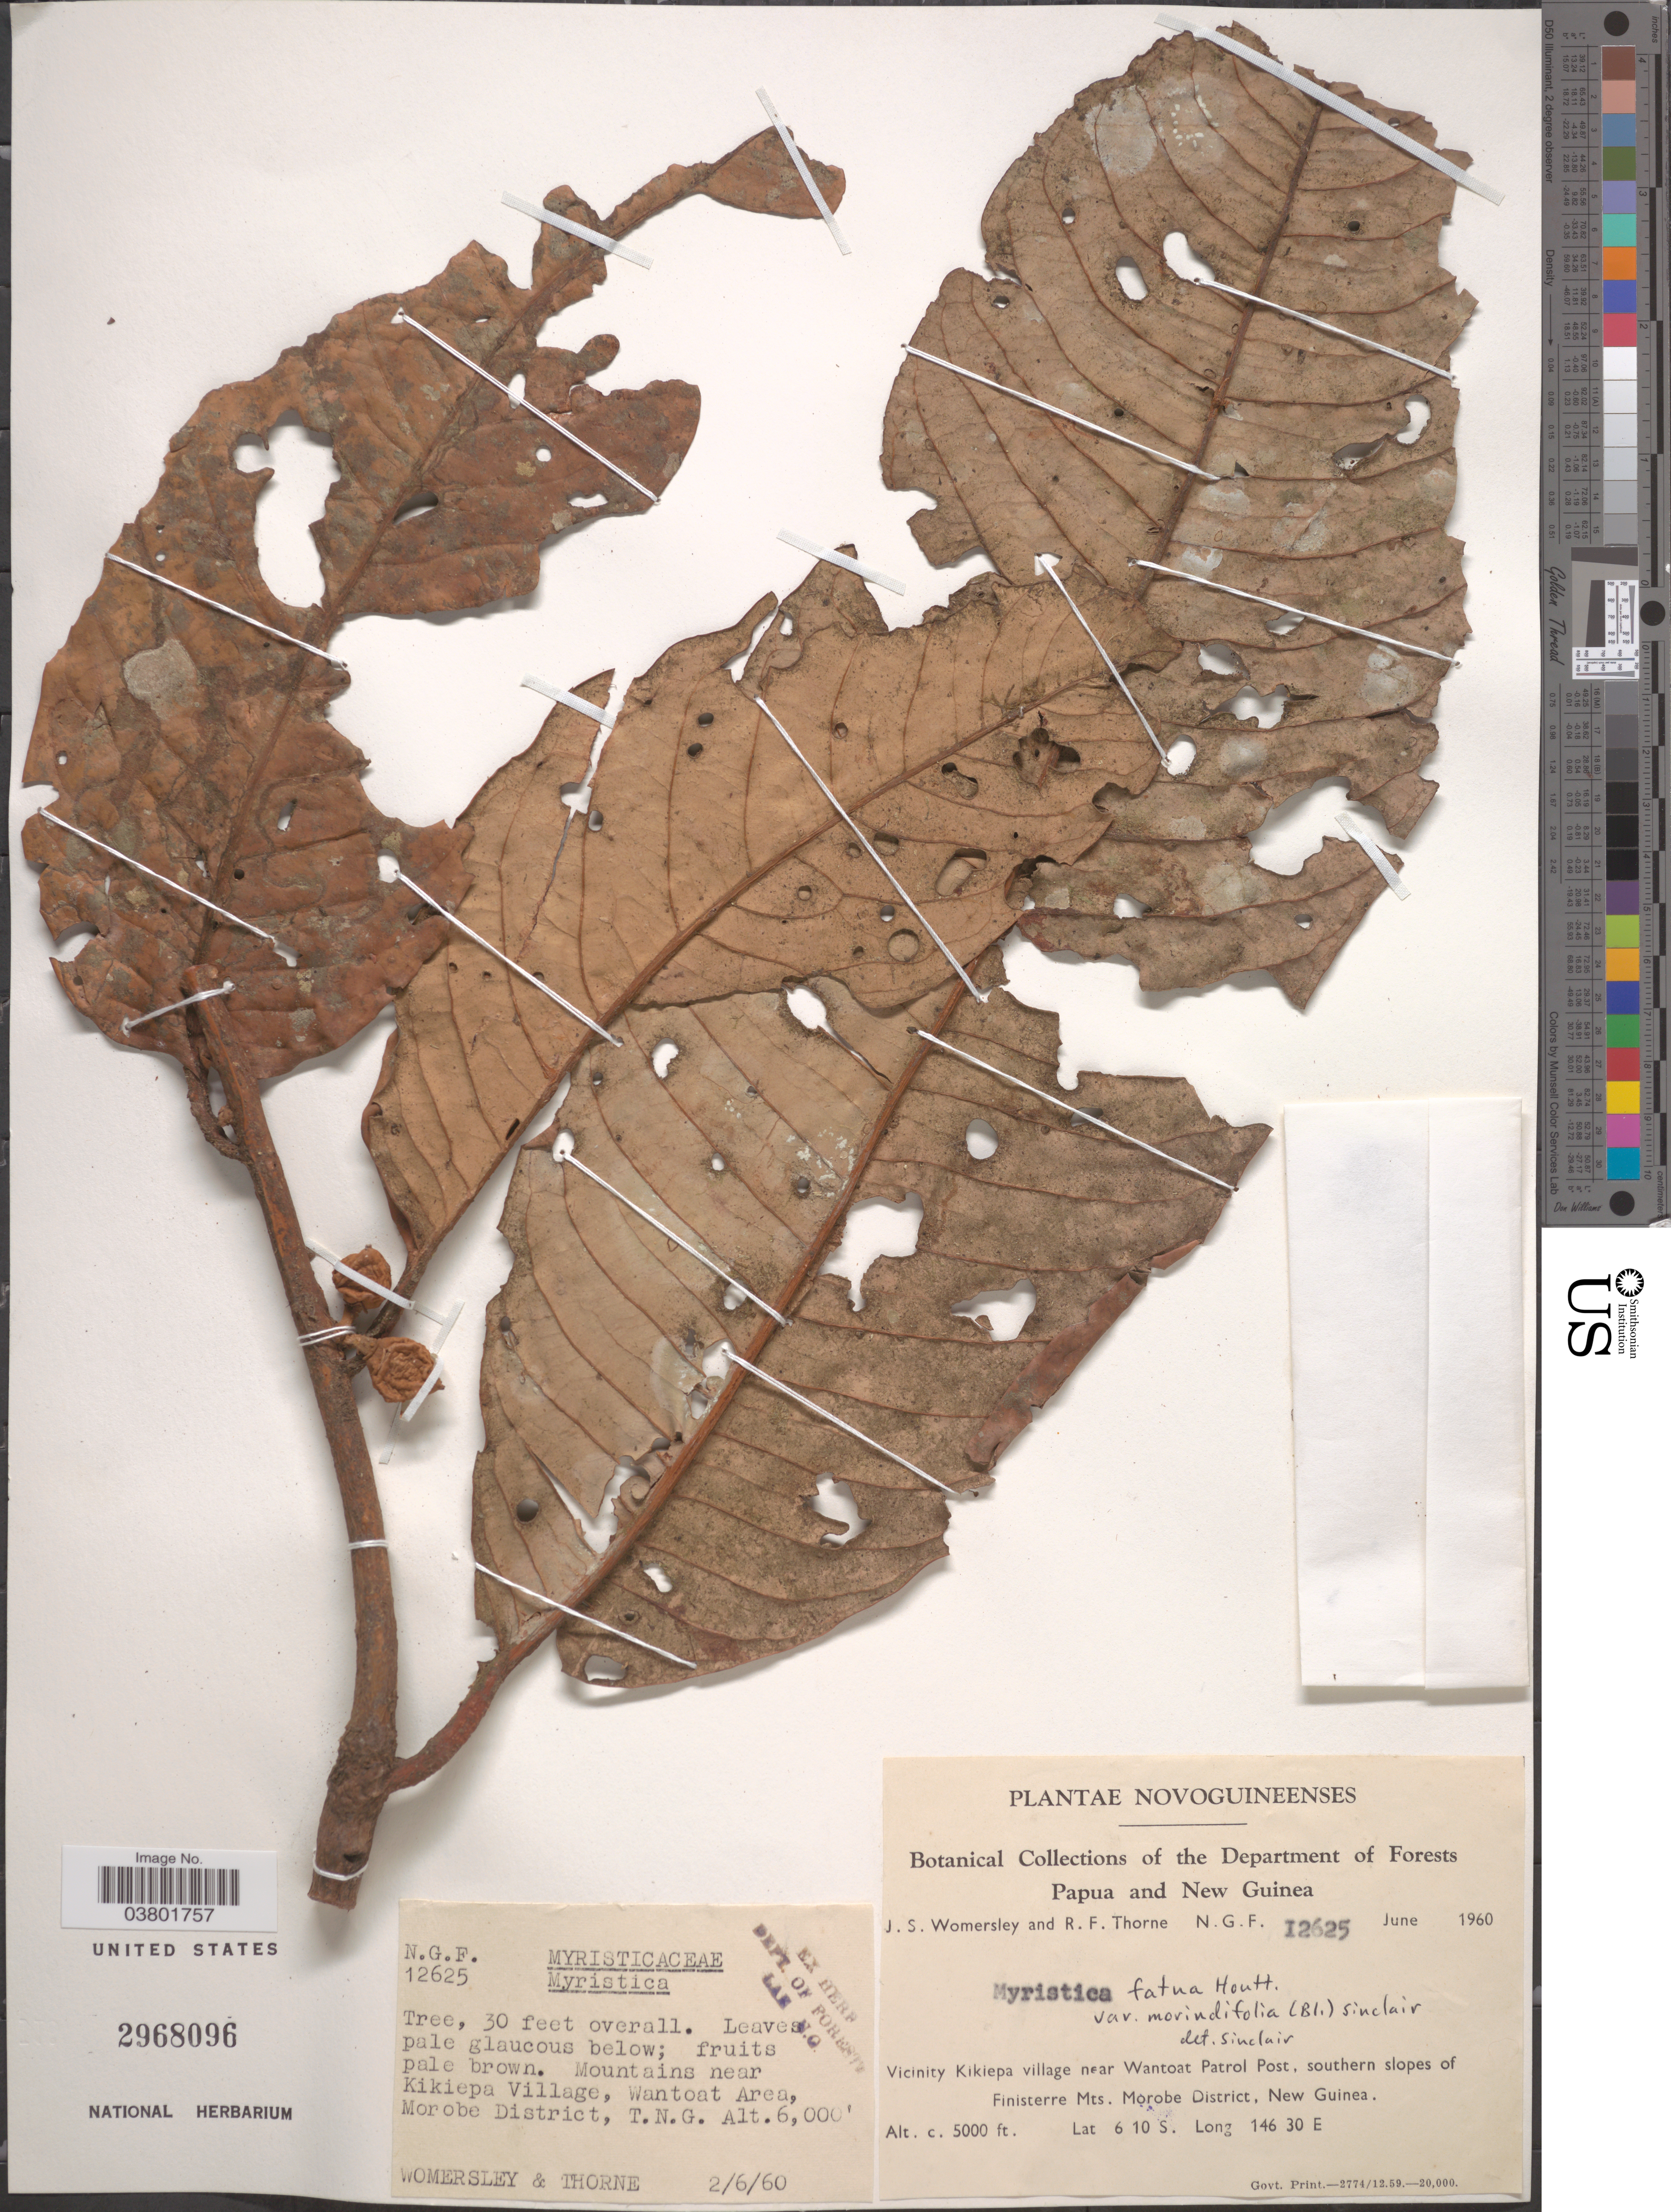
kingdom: Plantae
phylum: Tracheophyta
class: Magnoliopsida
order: Magnoliales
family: Myristicaceae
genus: Myristica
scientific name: Myristica fatua var. morindifolia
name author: (Blume) J. Sinclair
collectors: J. S. Womersley & R. Thorne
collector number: NGF12625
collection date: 1960-06-02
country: Papua New Guinea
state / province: Morobe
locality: Mountains near Kikiepa Village, Wantoat Area, Morobe District, T.N.G. Vicinity Kikiepa village near Wantot Patrol Post, southern slopes of Finisterre Mts. New Guinea.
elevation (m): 1829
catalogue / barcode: US 2968096